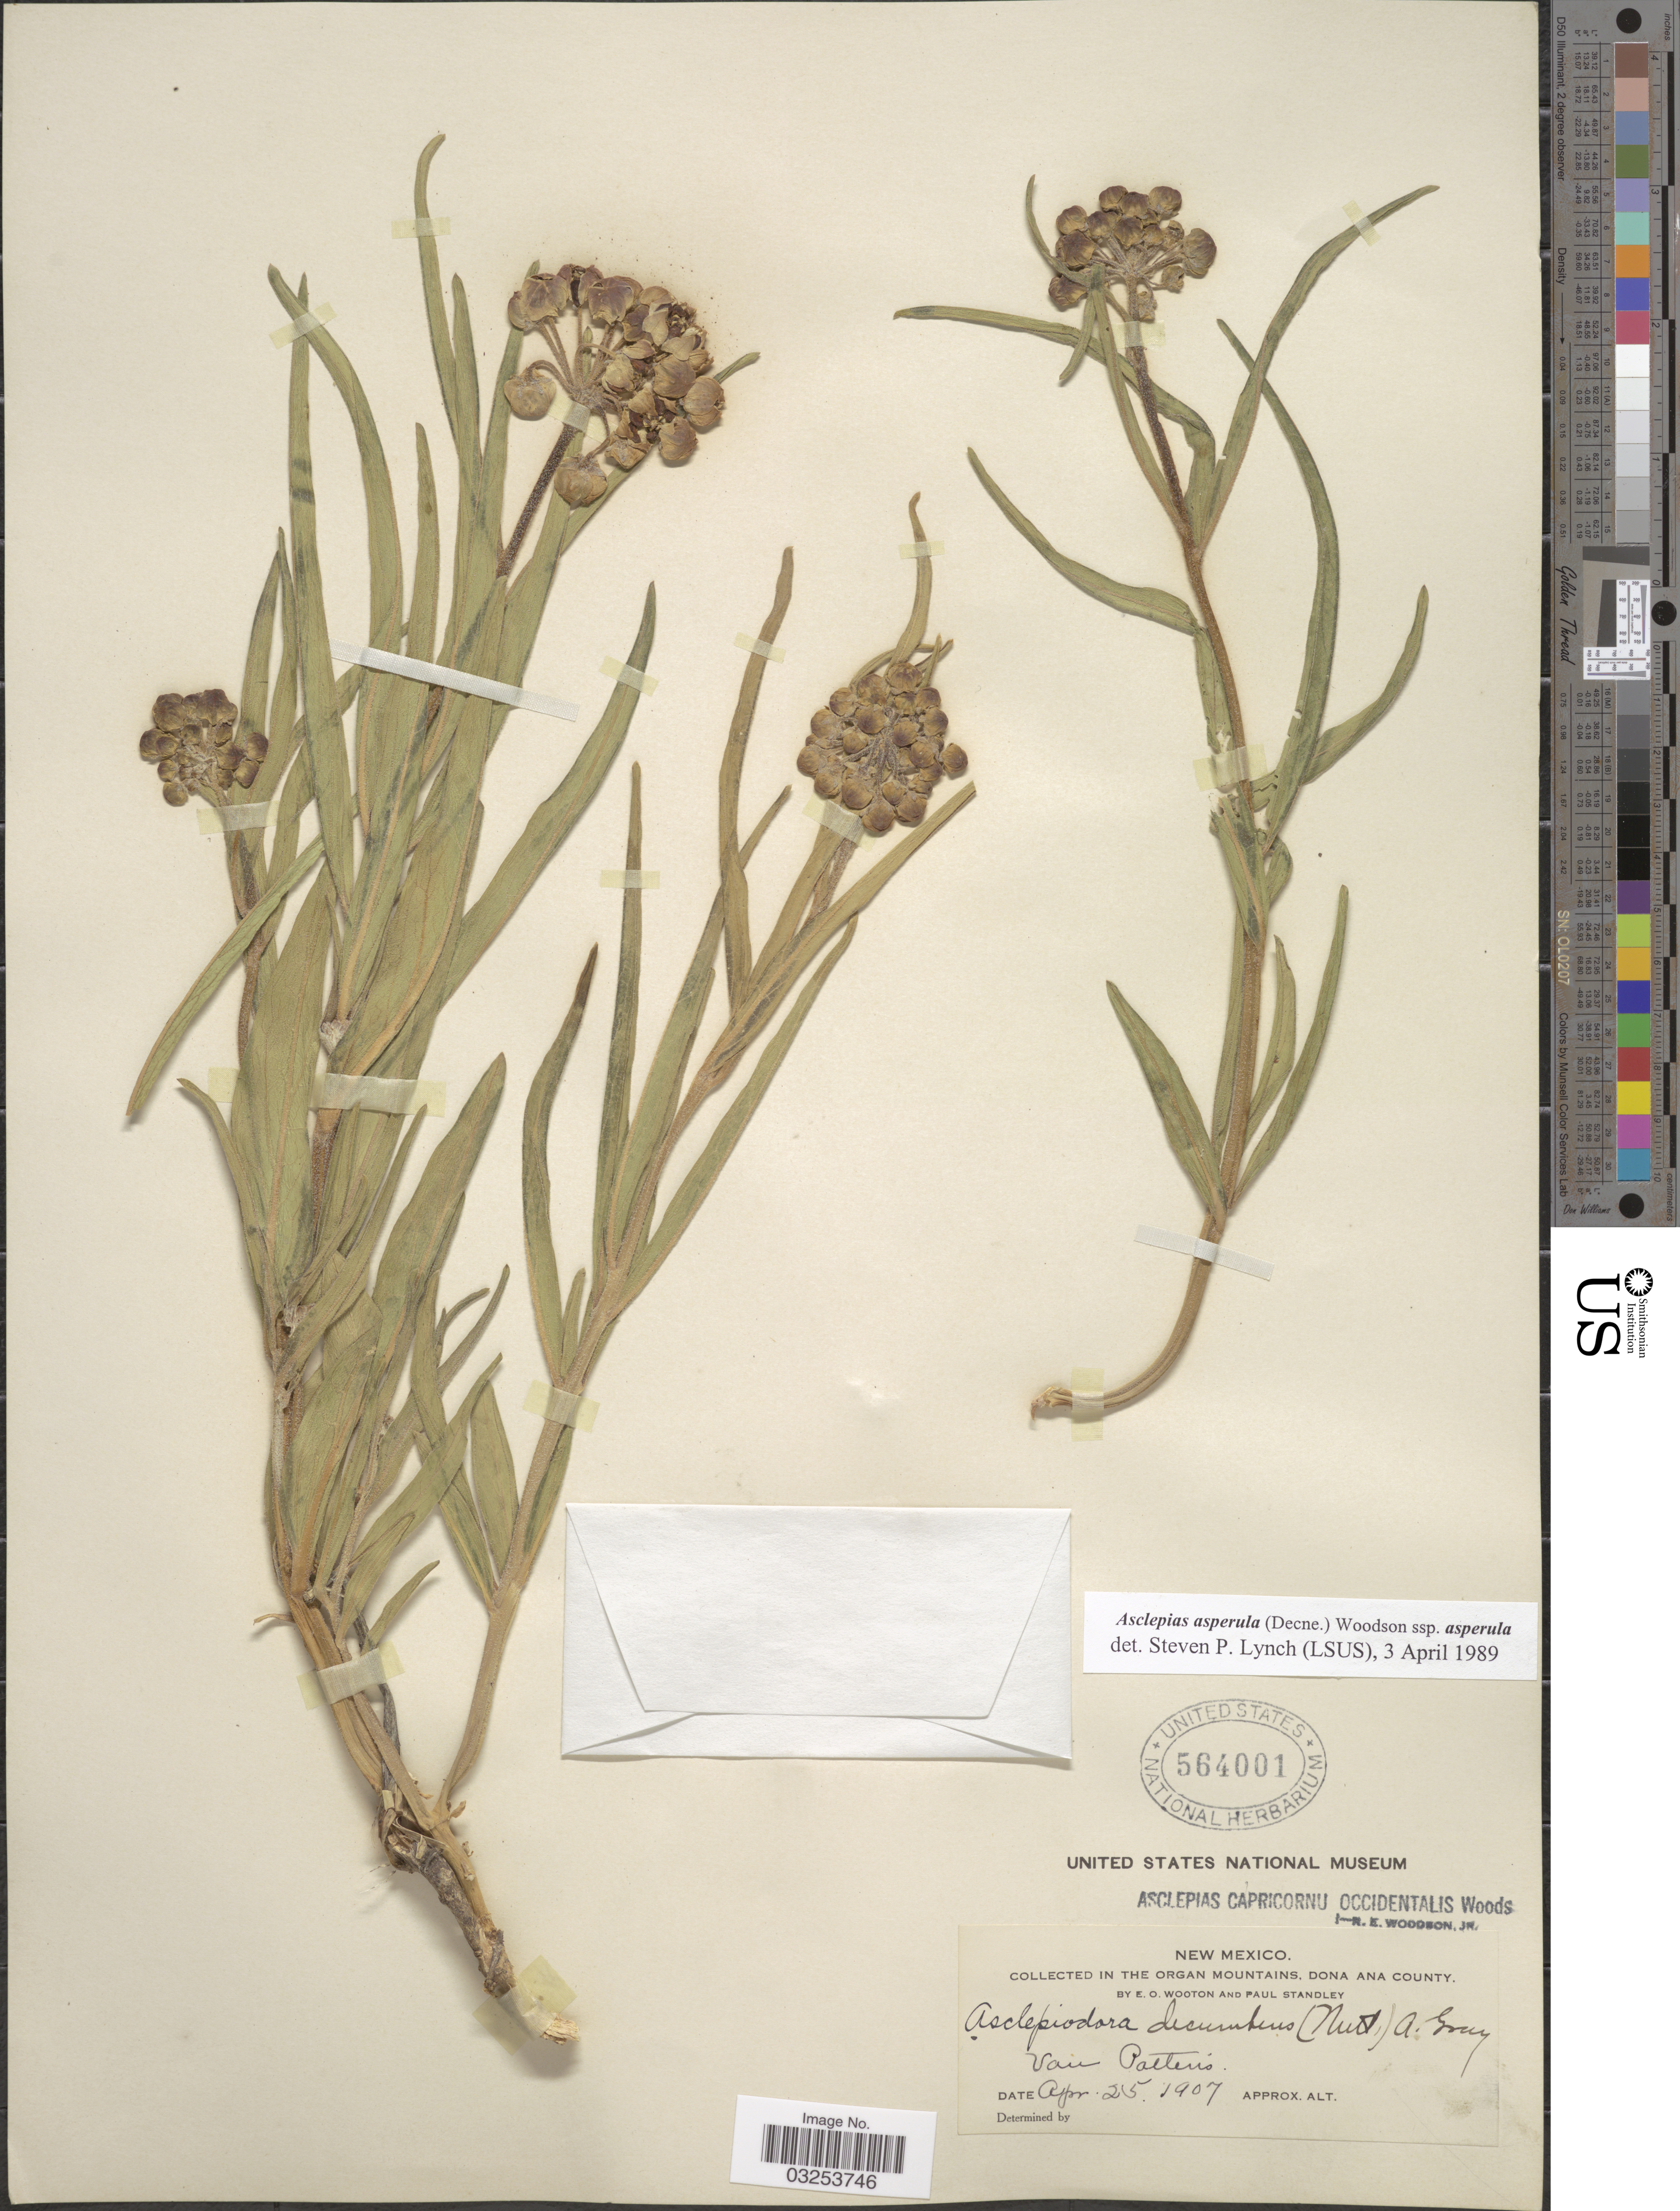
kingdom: Plantae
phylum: Tracheophyta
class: Magnoliopsida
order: Gentianales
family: Apocynaceae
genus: Asclepias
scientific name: Asclepias asperula subsp. asperula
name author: (Decne.) Woodson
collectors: E. O. Wooton & P. C. Standley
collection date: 1907-04-25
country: United States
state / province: New Mexico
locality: In the Organ Mountains, Dona Ana County. Van Patten's.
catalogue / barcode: US 564001